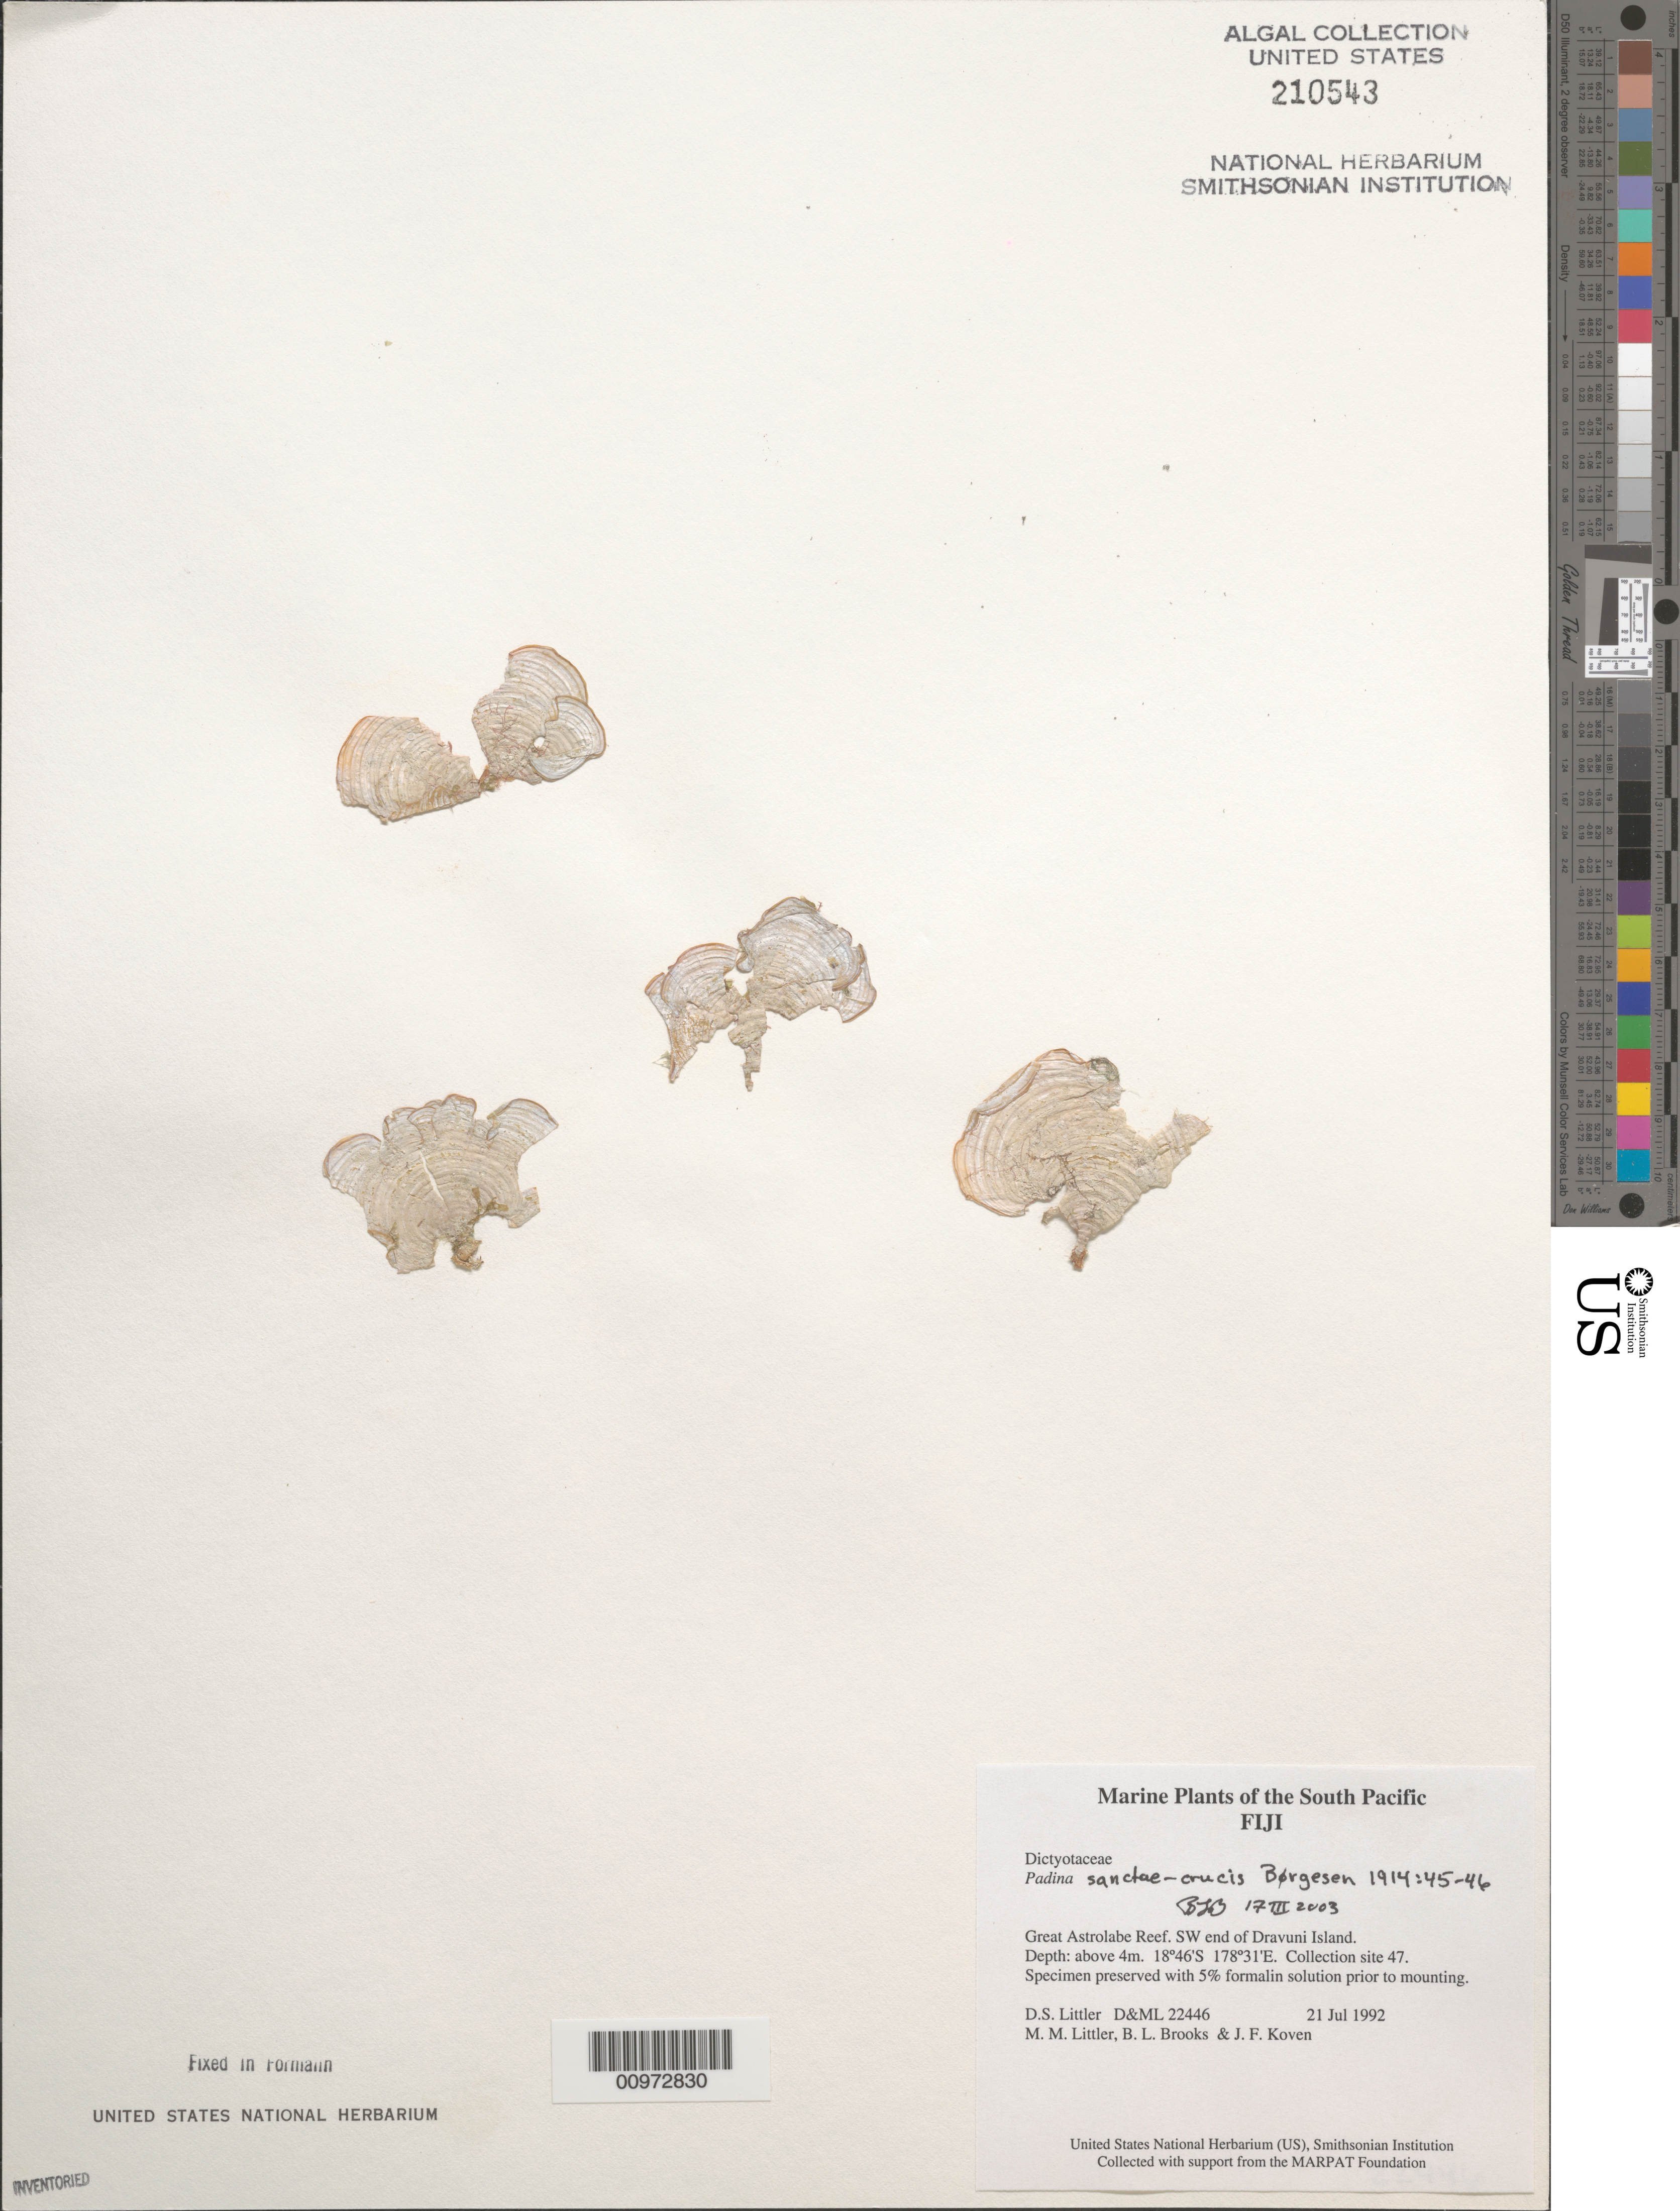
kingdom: Chromista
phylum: Ochrophyta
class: Phaeophyceae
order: Dictyotales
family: Dictyotaceae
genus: Padina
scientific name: Padina sanctae-crucis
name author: Børgesen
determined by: Brooks, B. L., (BOT), Smithsonian Institution - National Museum of Natural History (UNITED STATES)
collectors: D. S. Littler, M. M. Littler, B. Brooks & J. Koven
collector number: D&ML 22446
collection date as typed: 21 Jul 1992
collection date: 1992-07-21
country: Fiji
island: Dravuni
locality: Great Astrolabe Reef, southwest end of island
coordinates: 18 46'S, 178 31'E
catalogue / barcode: US 210543